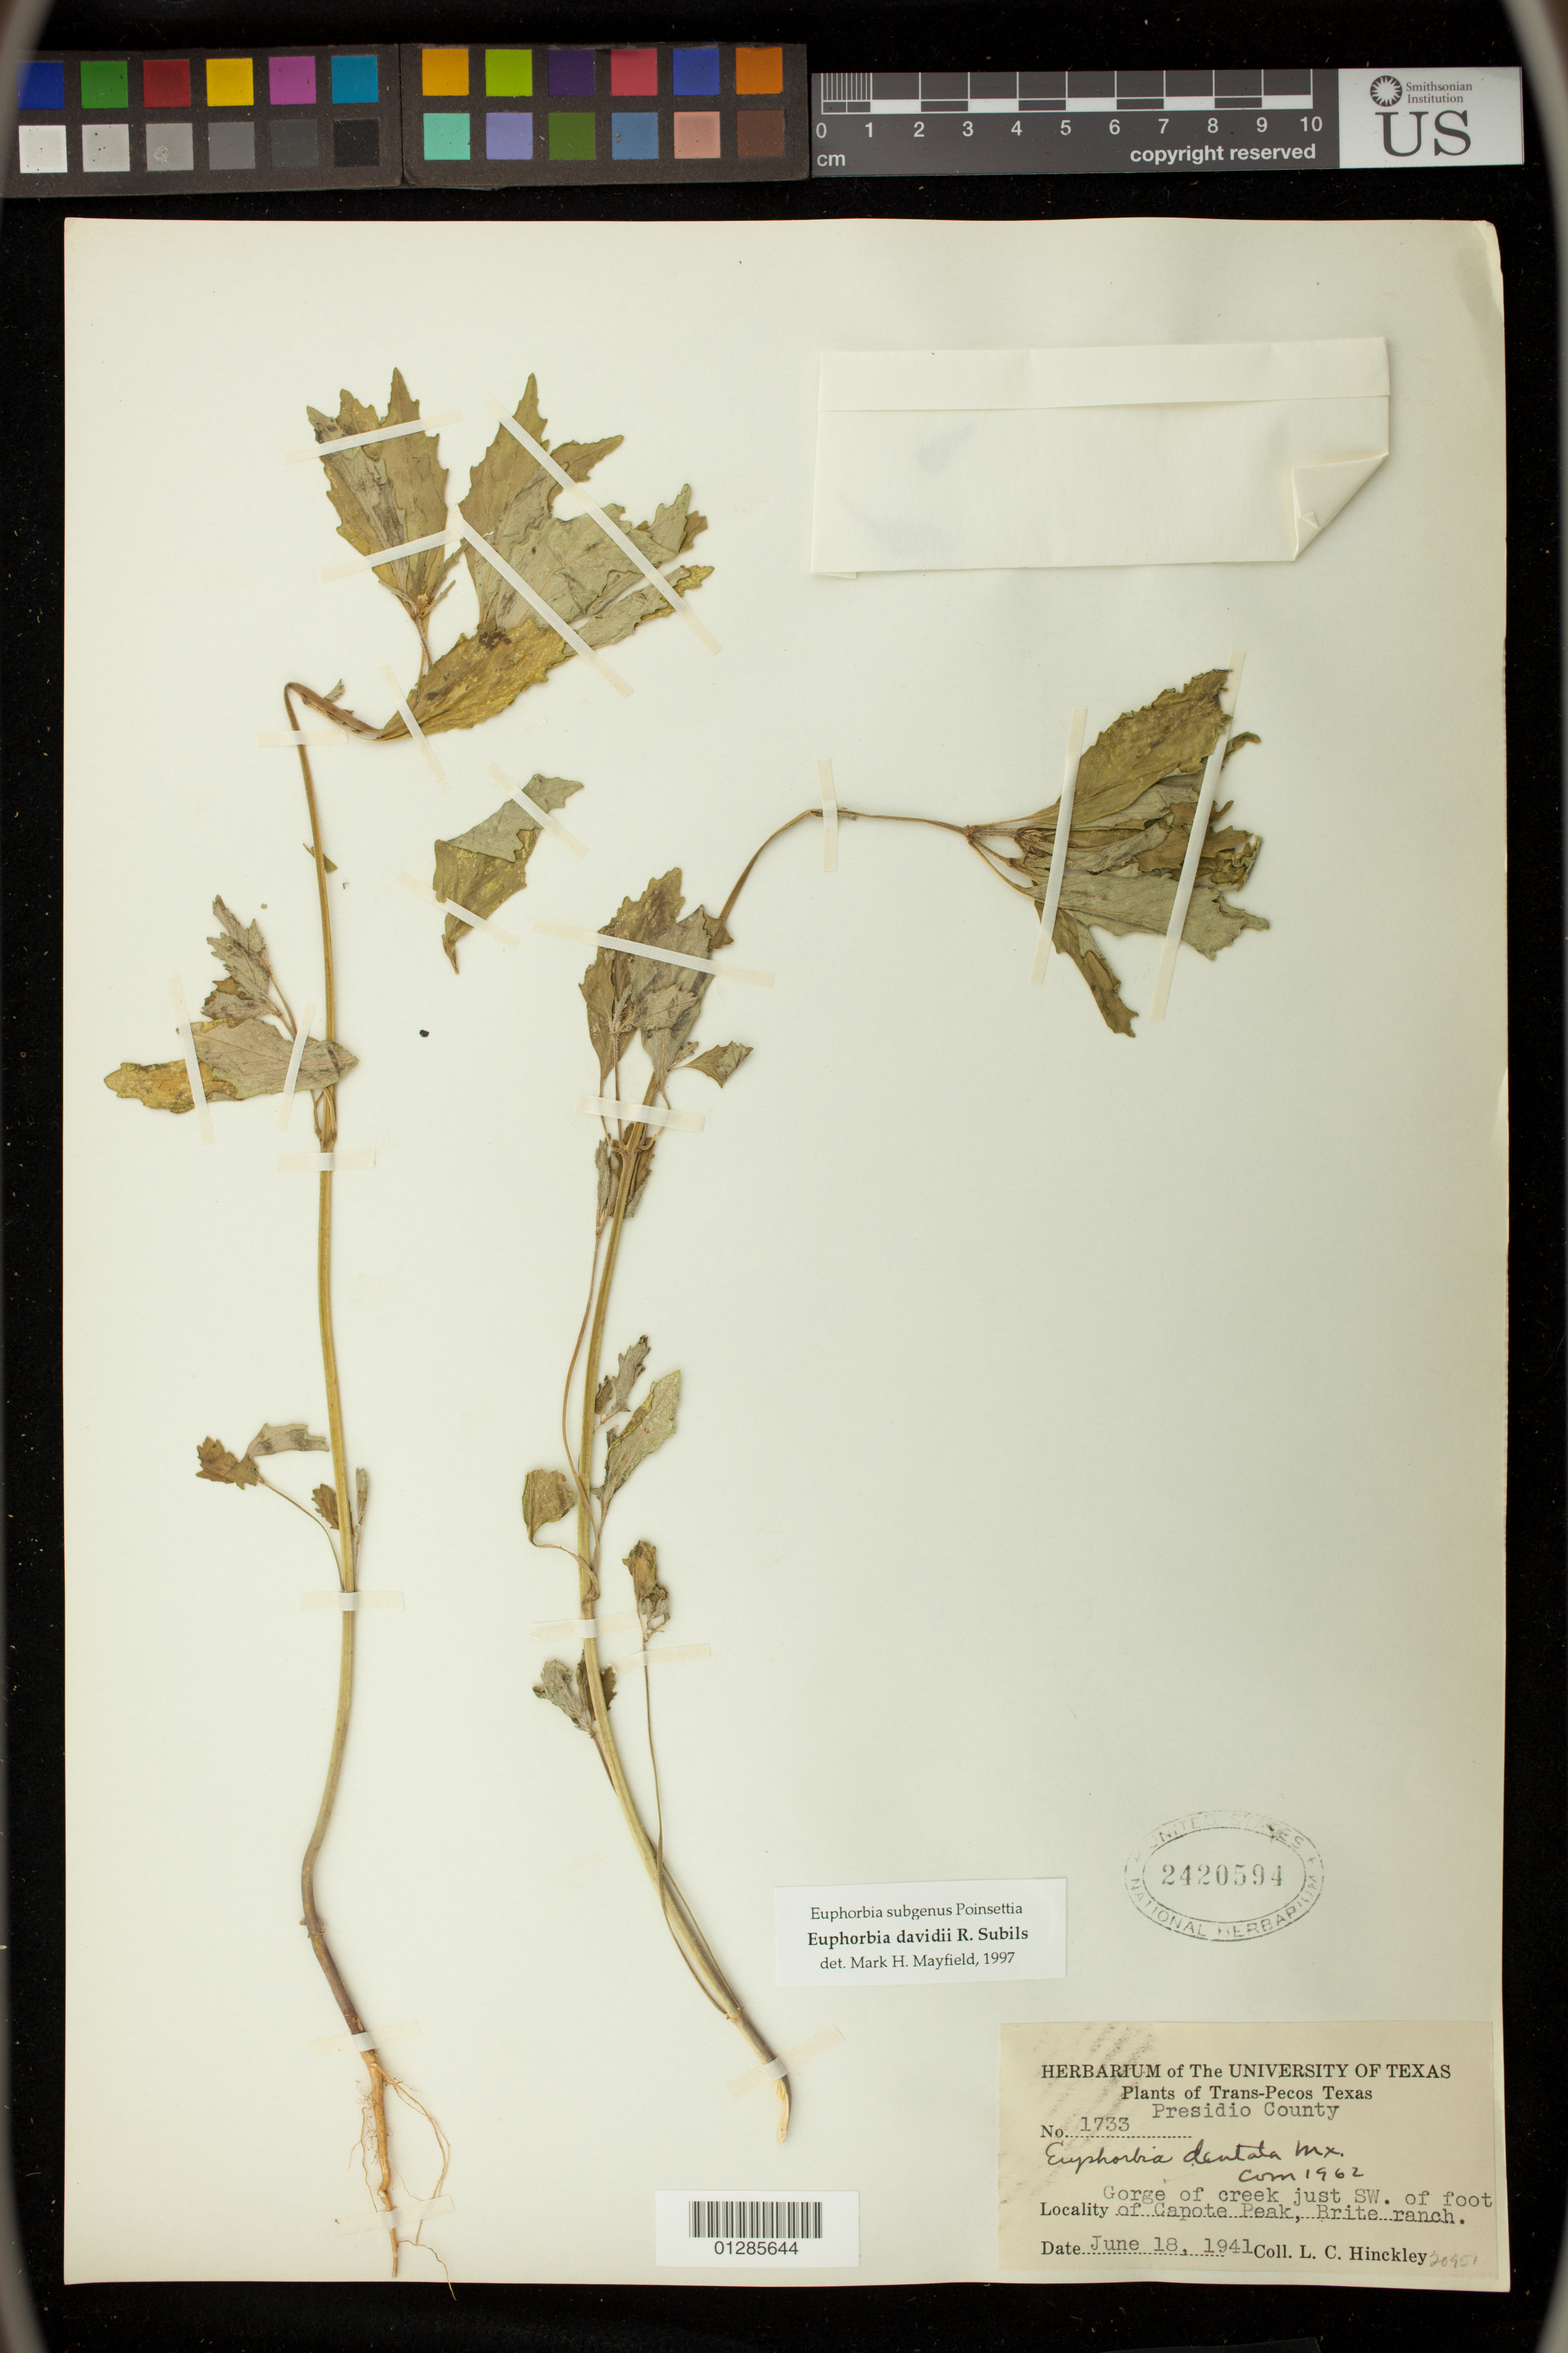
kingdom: Plantae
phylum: Tracheophyta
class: Magnoliopsida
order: Malpighiales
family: Euphorbiaceae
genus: Euphorbia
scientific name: Euphorbia davidii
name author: Subils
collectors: L. Hinkley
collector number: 1733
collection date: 1941-06-18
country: United States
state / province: Texas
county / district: Presidio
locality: Gorge of creek just SW. of foot of Canote Peak, Brite ranch, Presidio County Texas.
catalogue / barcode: US 2420594